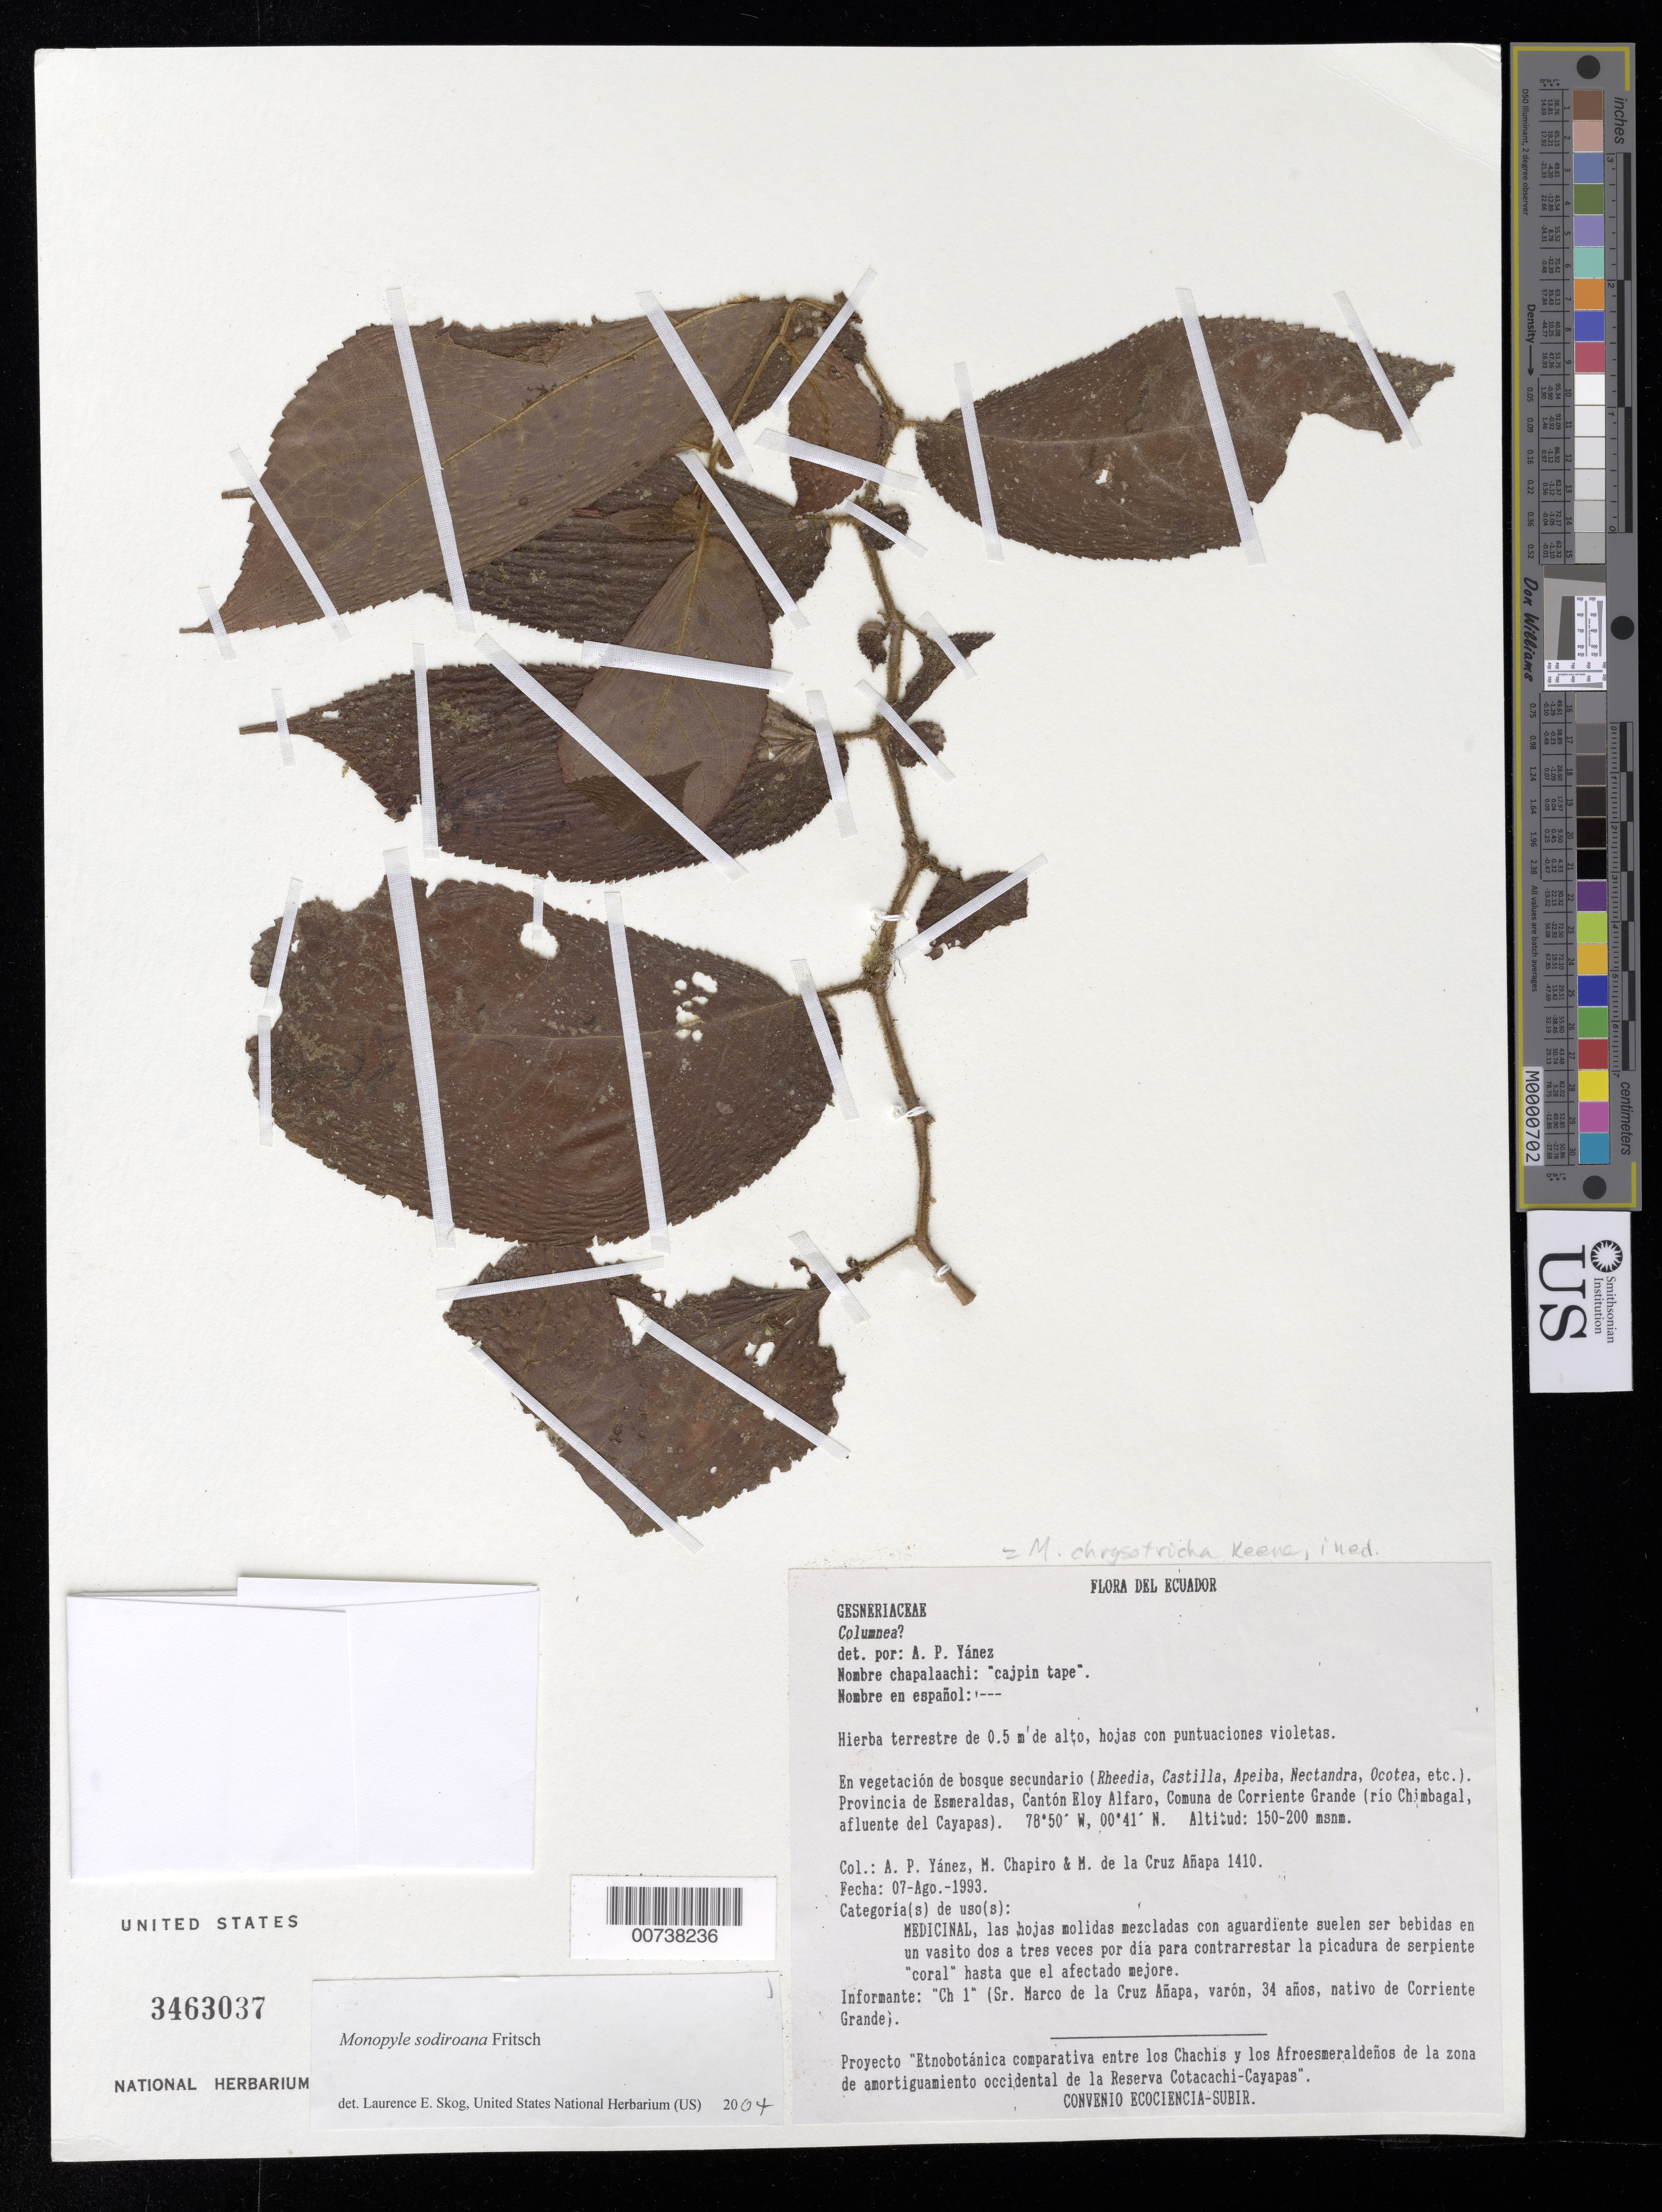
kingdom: Plantae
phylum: Tracheophyta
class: Magnoliopsida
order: Lamiales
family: Gesneriaceae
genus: Monopyle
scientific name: Monopyle sodiroana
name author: Fritsch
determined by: Skog, Laurence E.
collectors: A. Yánez, M. Chapiro & M. de la Cruz Añapa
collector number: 1410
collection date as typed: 07 Aug 1993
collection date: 1993-08-07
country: Ecuador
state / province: Esmeraldas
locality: Provincia de Esmeraldas, Cantón Eloy Alfaro, Comuna de Corriente Grande (río Chimbaga, afluente del Cayapas)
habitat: En vegetación de bosque secundario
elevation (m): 150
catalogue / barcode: US 3463037